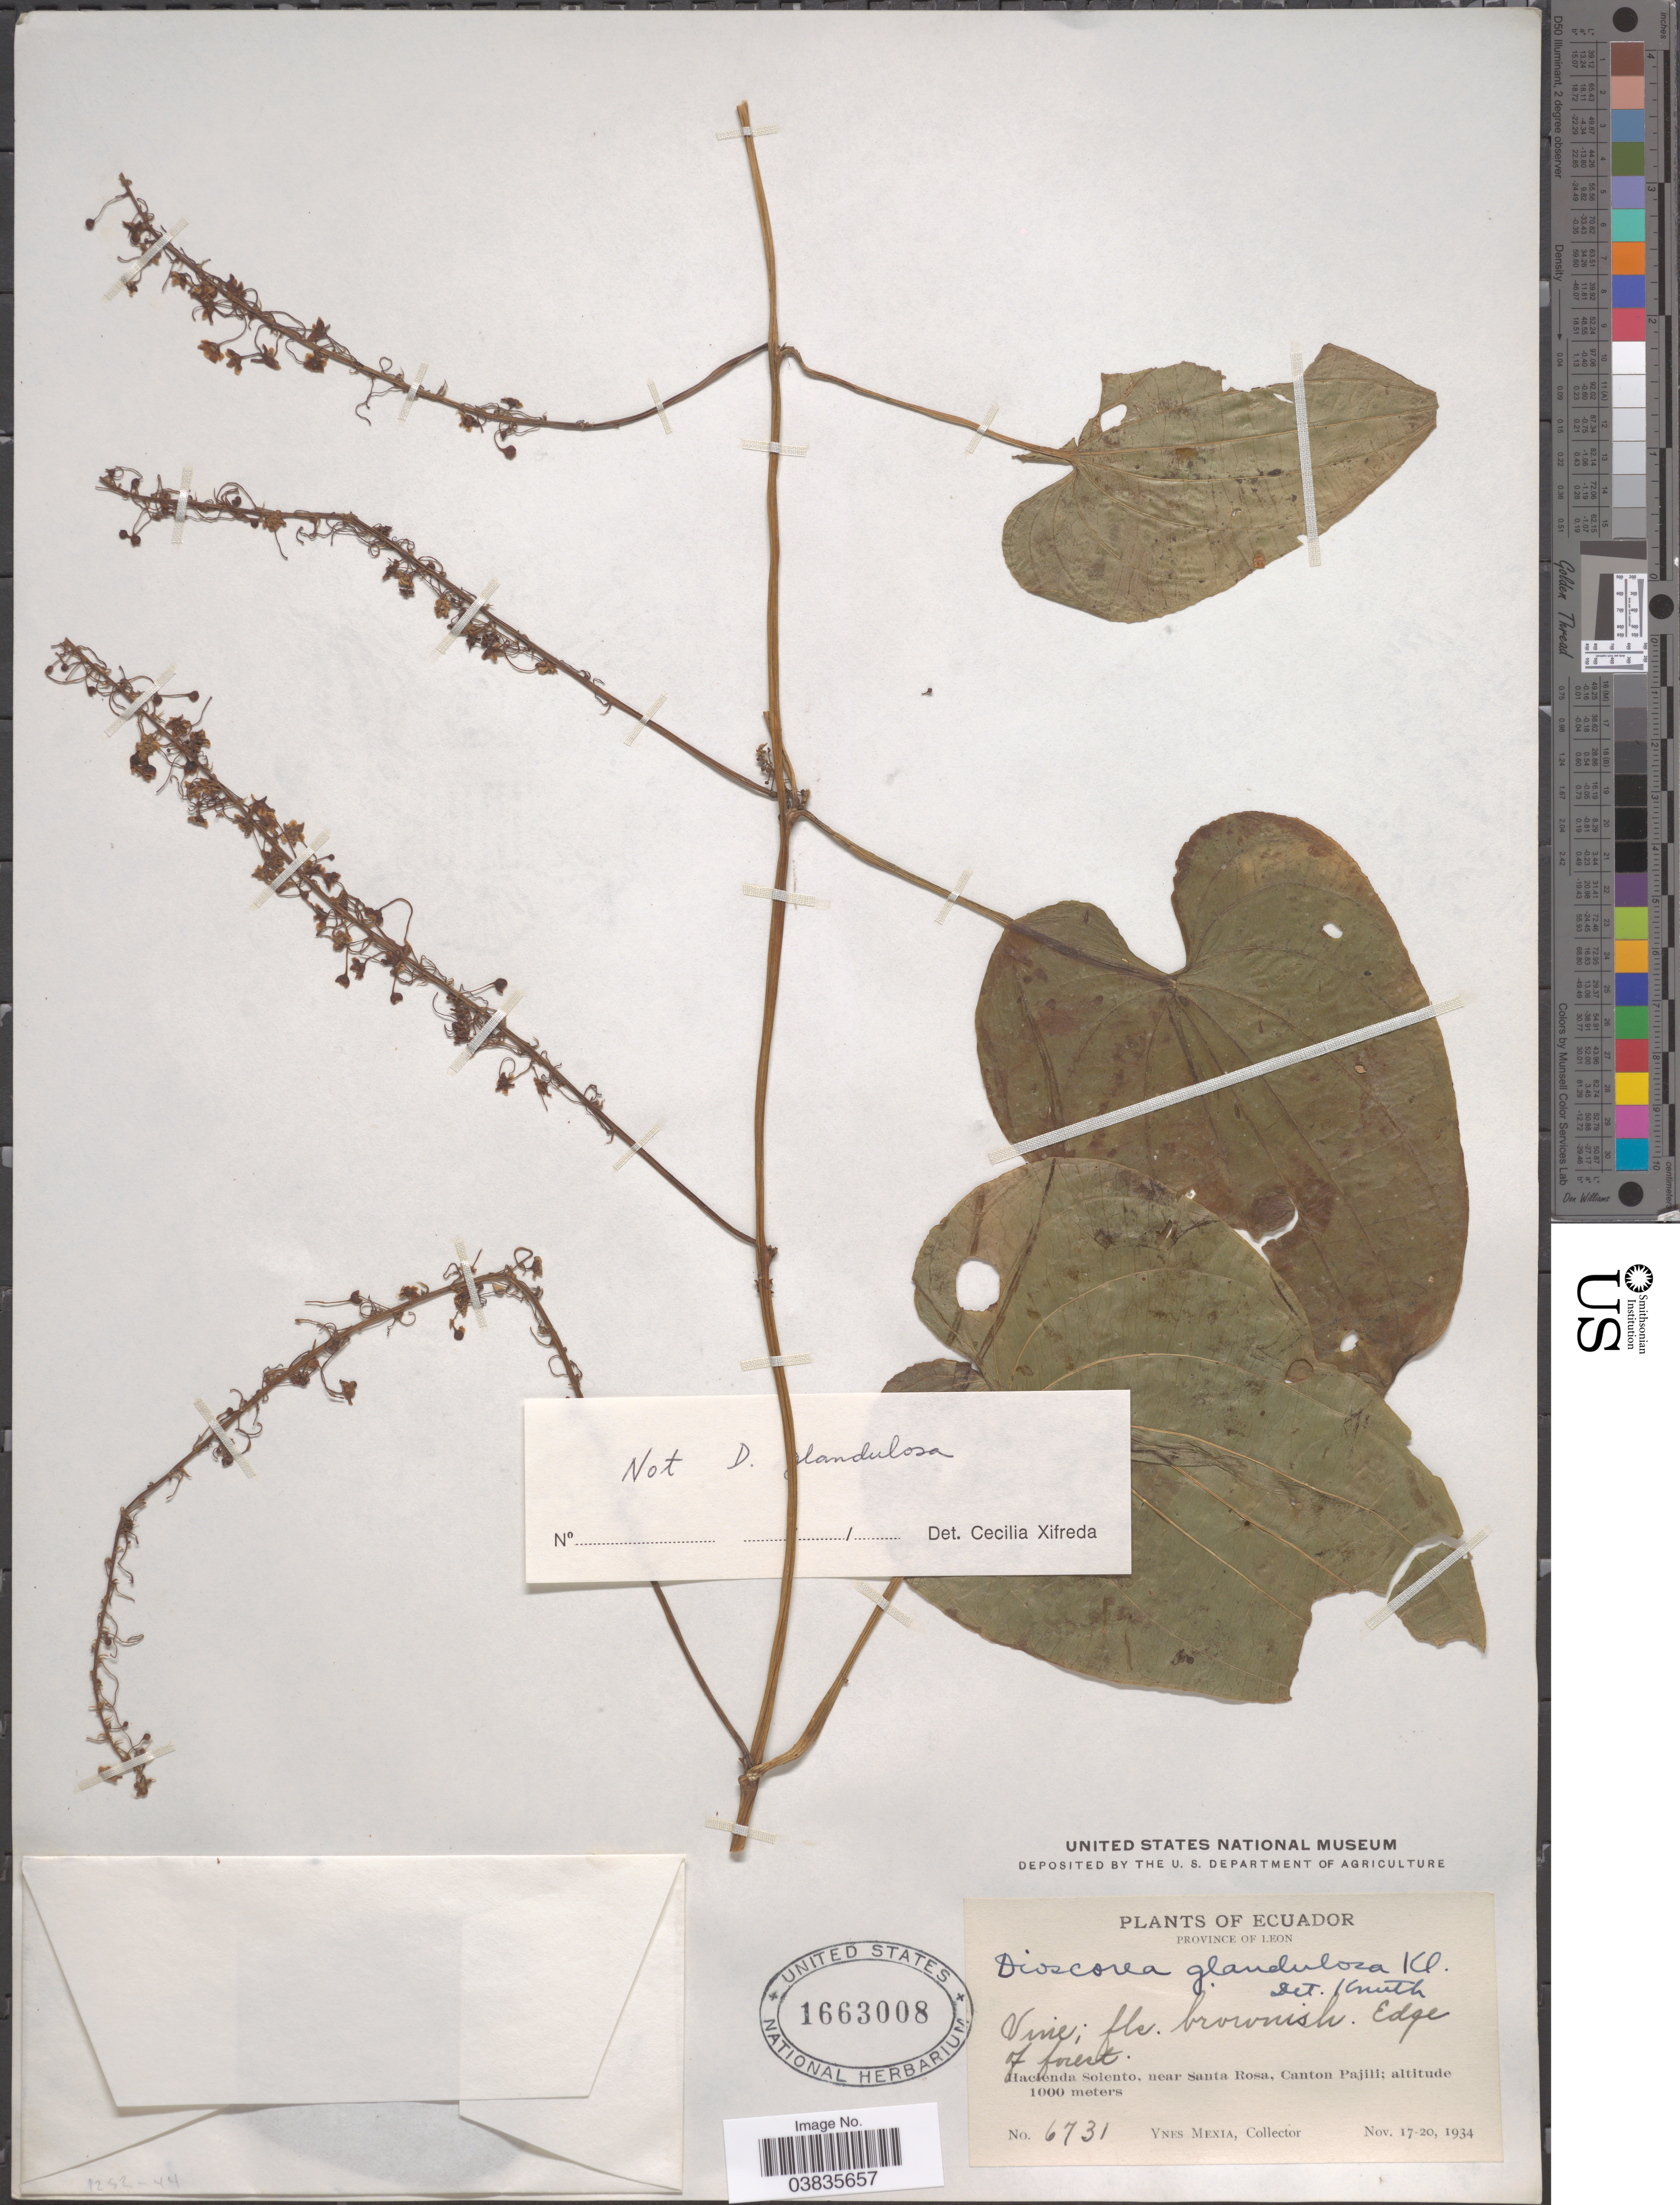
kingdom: Plantae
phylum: Tracheophyta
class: Liliopsida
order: Dioscoreales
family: Dioscoreaceae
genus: Dioscorea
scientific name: Dioscorea sp.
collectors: Y. Mexia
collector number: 6731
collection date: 1934-11-17/1934-11-20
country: Ecuador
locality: Province of Leon. Hacienda Solento, near Santa Rosa, Canton Pajili.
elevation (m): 1000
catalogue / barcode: US 1663008